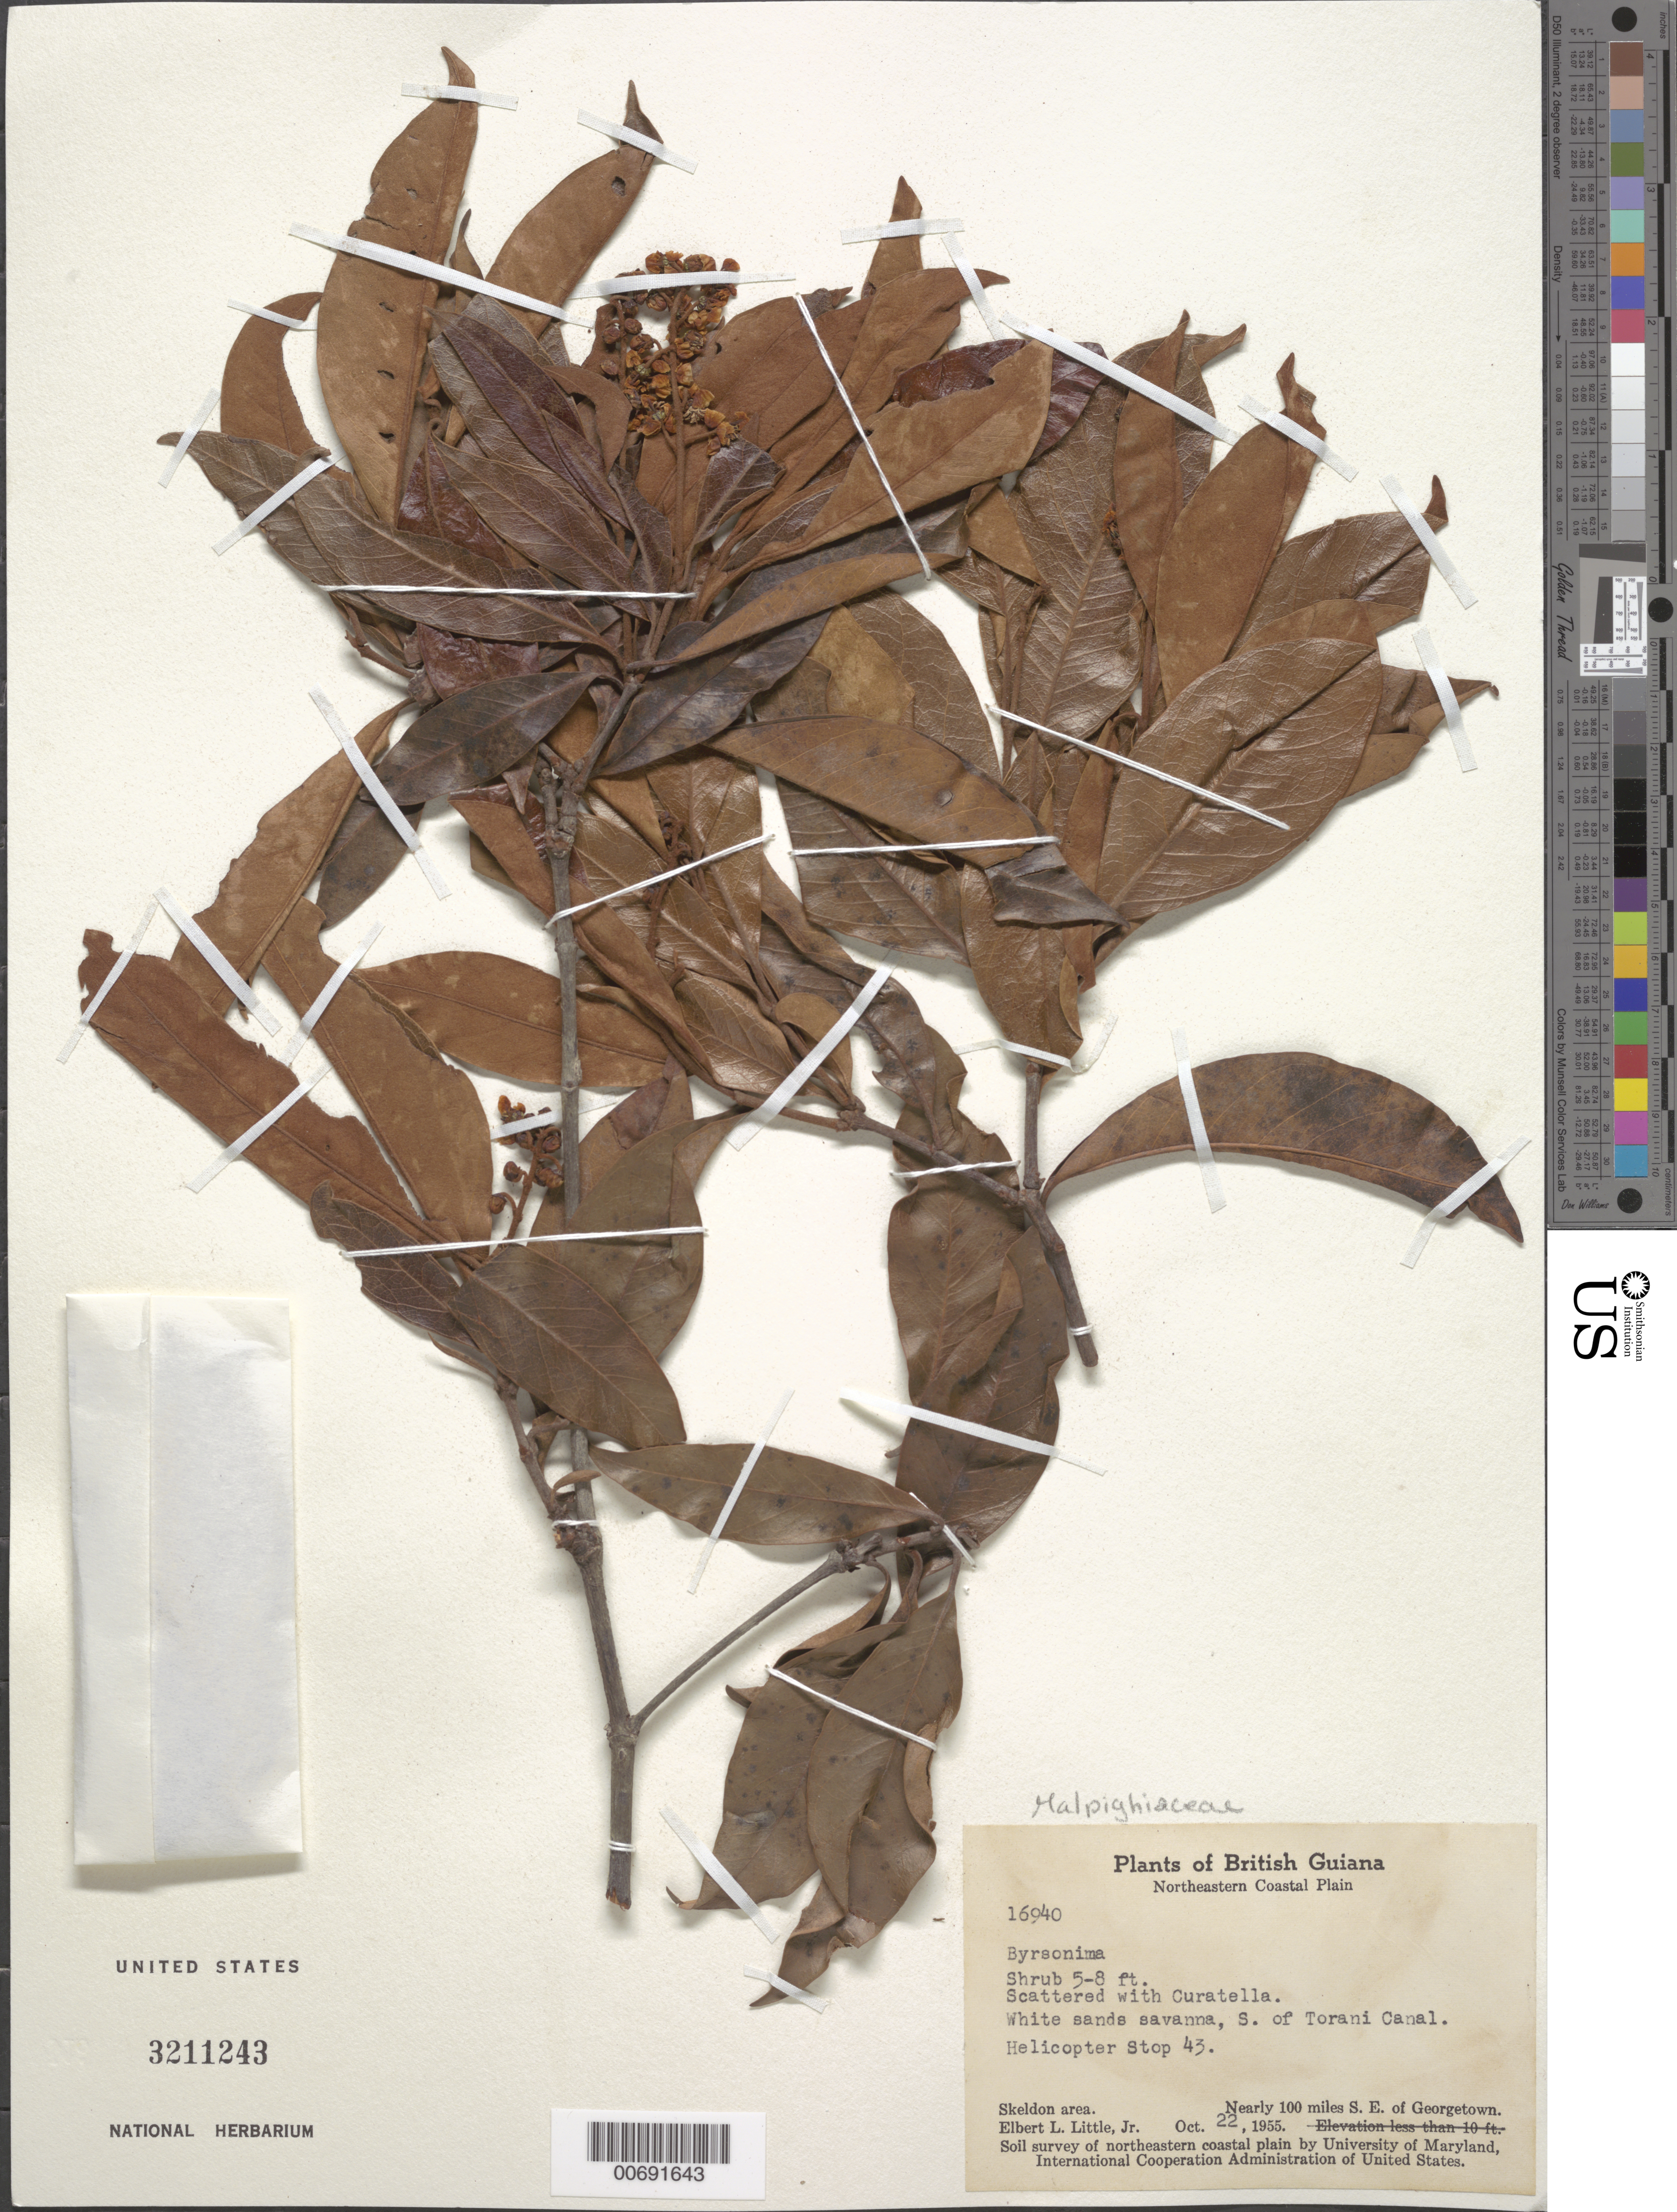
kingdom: Plantae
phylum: Tracheophyta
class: Magnoliopsida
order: Malpighiales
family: Malpighiaceae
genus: Byrsonima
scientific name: Byrsonima sp.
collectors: E. L. Little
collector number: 16940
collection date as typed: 22-Oct-55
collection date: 1955-10-22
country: Guyana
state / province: E. Berbice-Corentyne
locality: Skeldon area, ca. 100 miles SE of Georgetown, S of Torani Canal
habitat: White sand savanna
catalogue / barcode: US 3211243